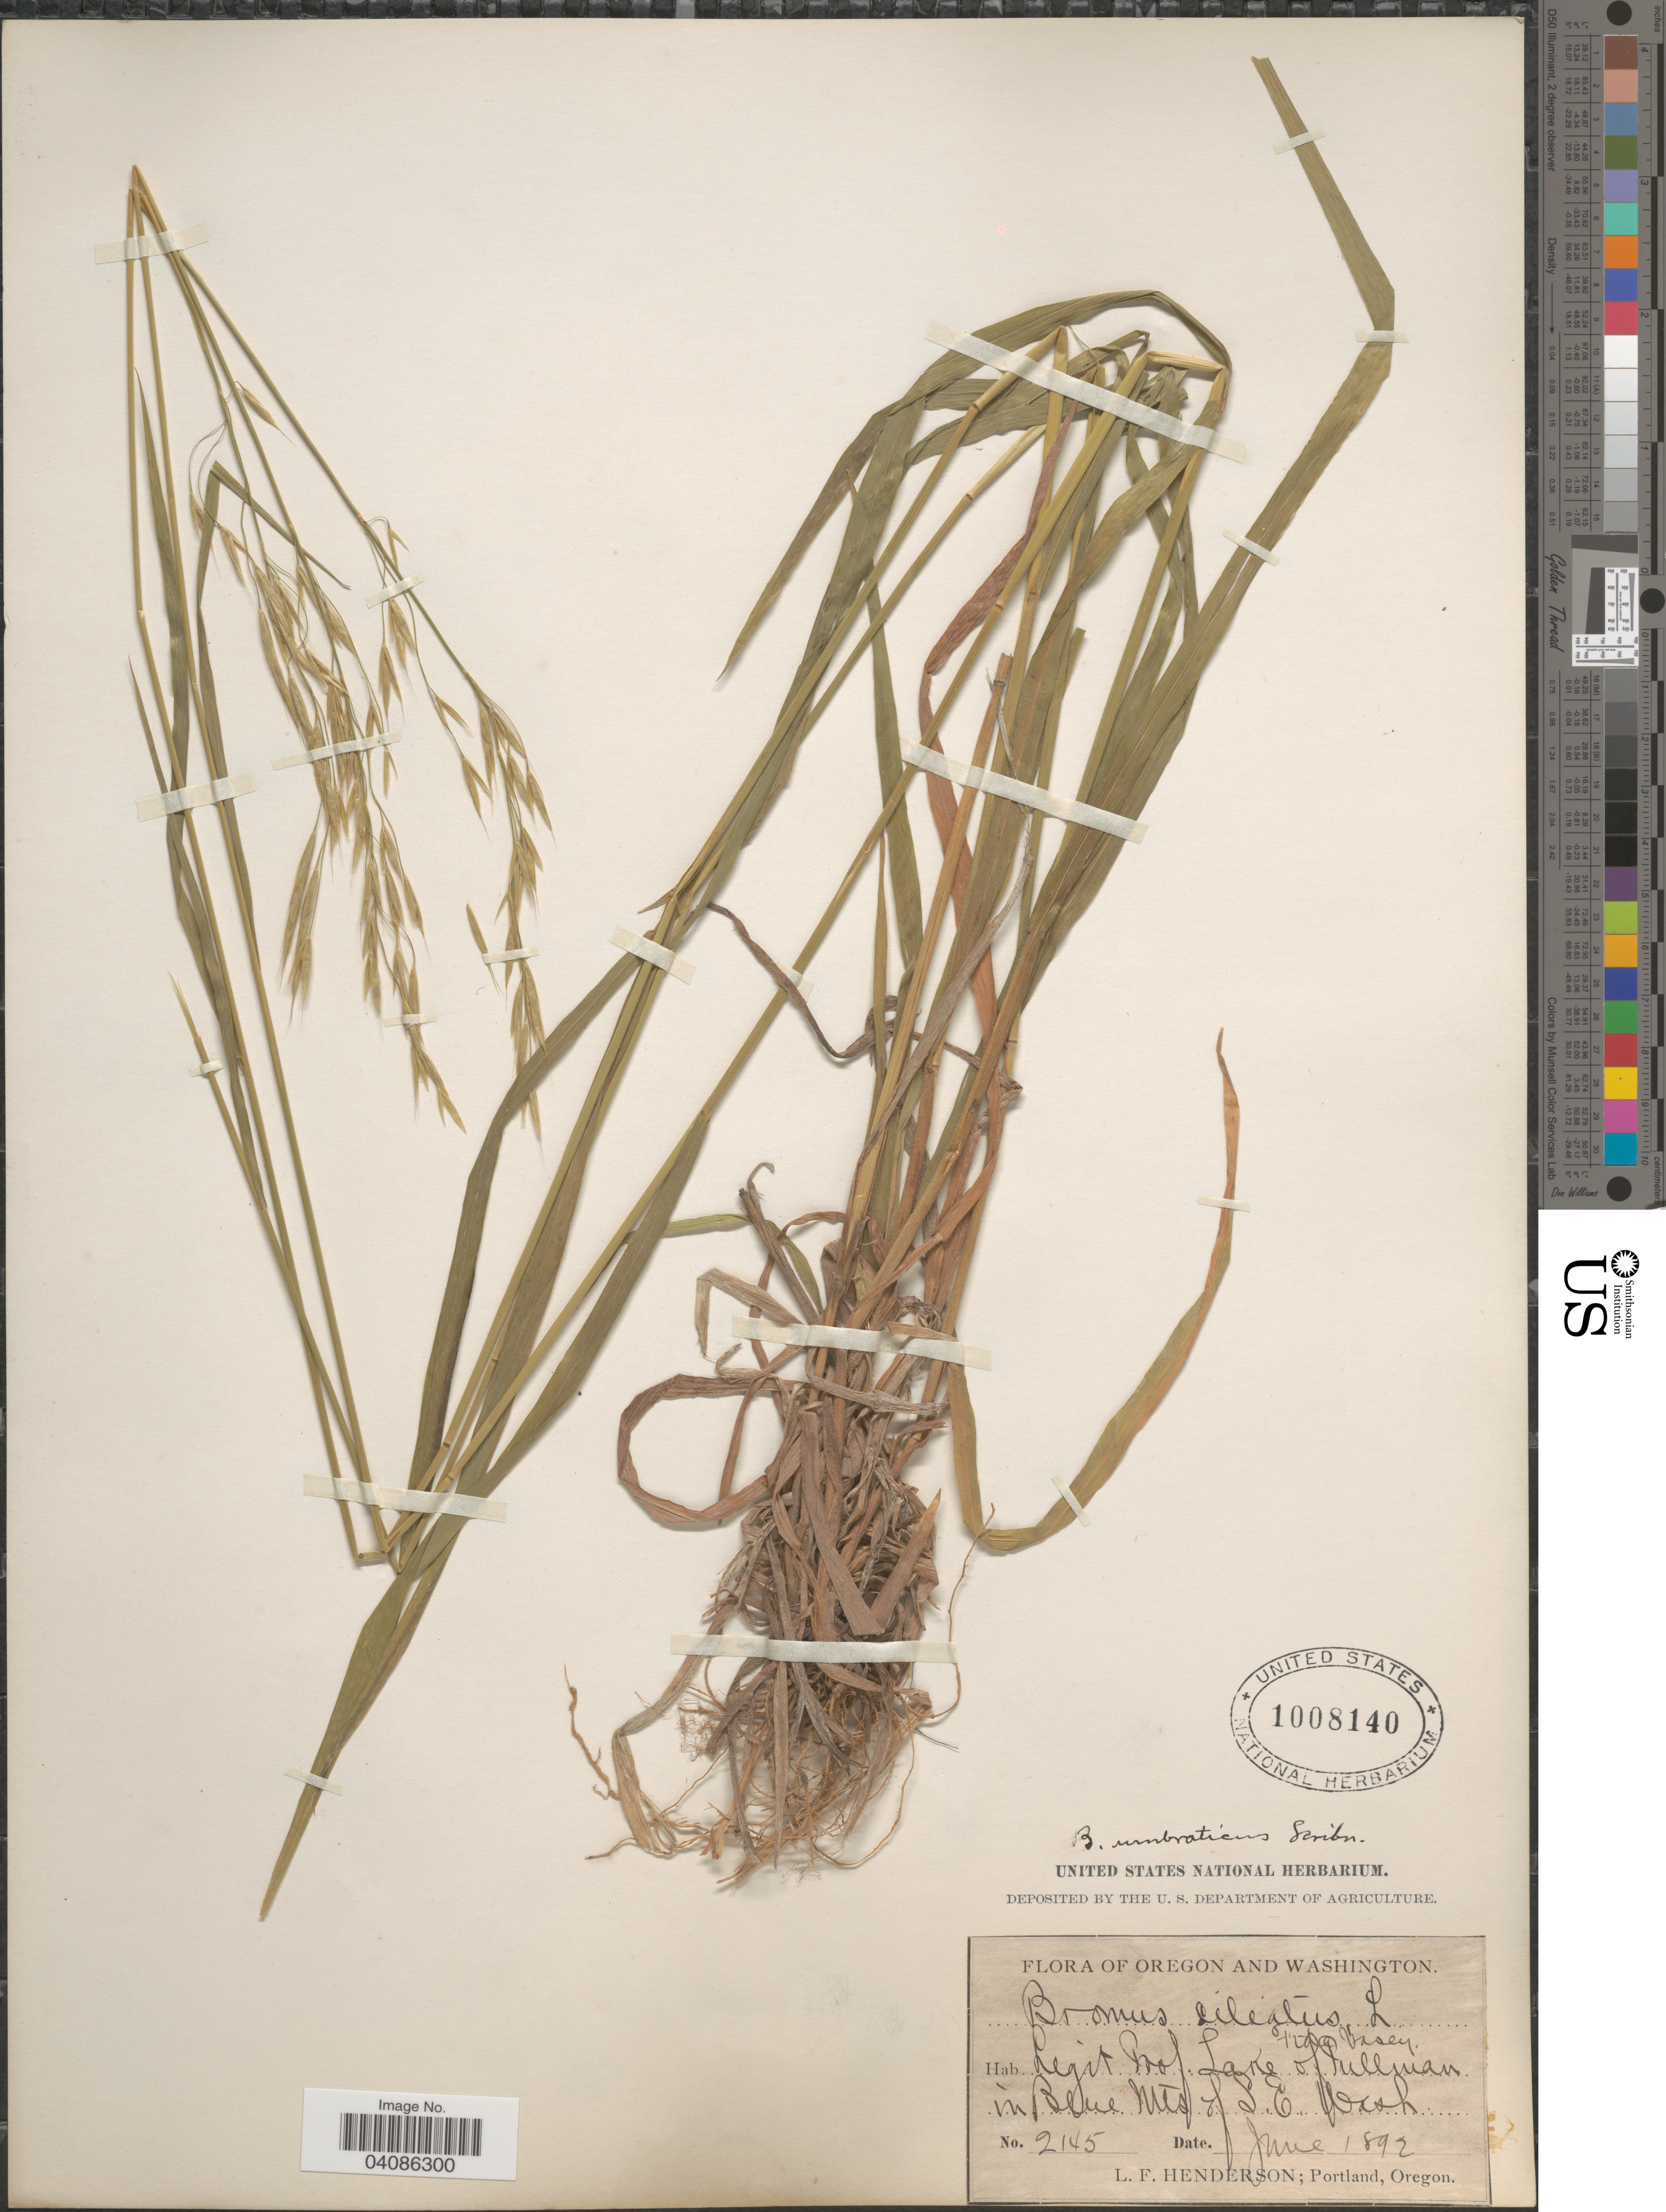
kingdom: Plantae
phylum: Tracheophyta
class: Liliopsida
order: Poales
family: Poaceae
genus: Bromus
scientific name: Bromus vulgaris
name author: (Hook.) Shear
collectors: L. Henderson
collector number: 2145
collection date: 1892-06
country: United States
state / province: Washington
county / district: Whitman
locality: Legit Prof. Lake of Pullman in Blue Mts of S. E. Wash.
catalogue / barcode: US 1008140